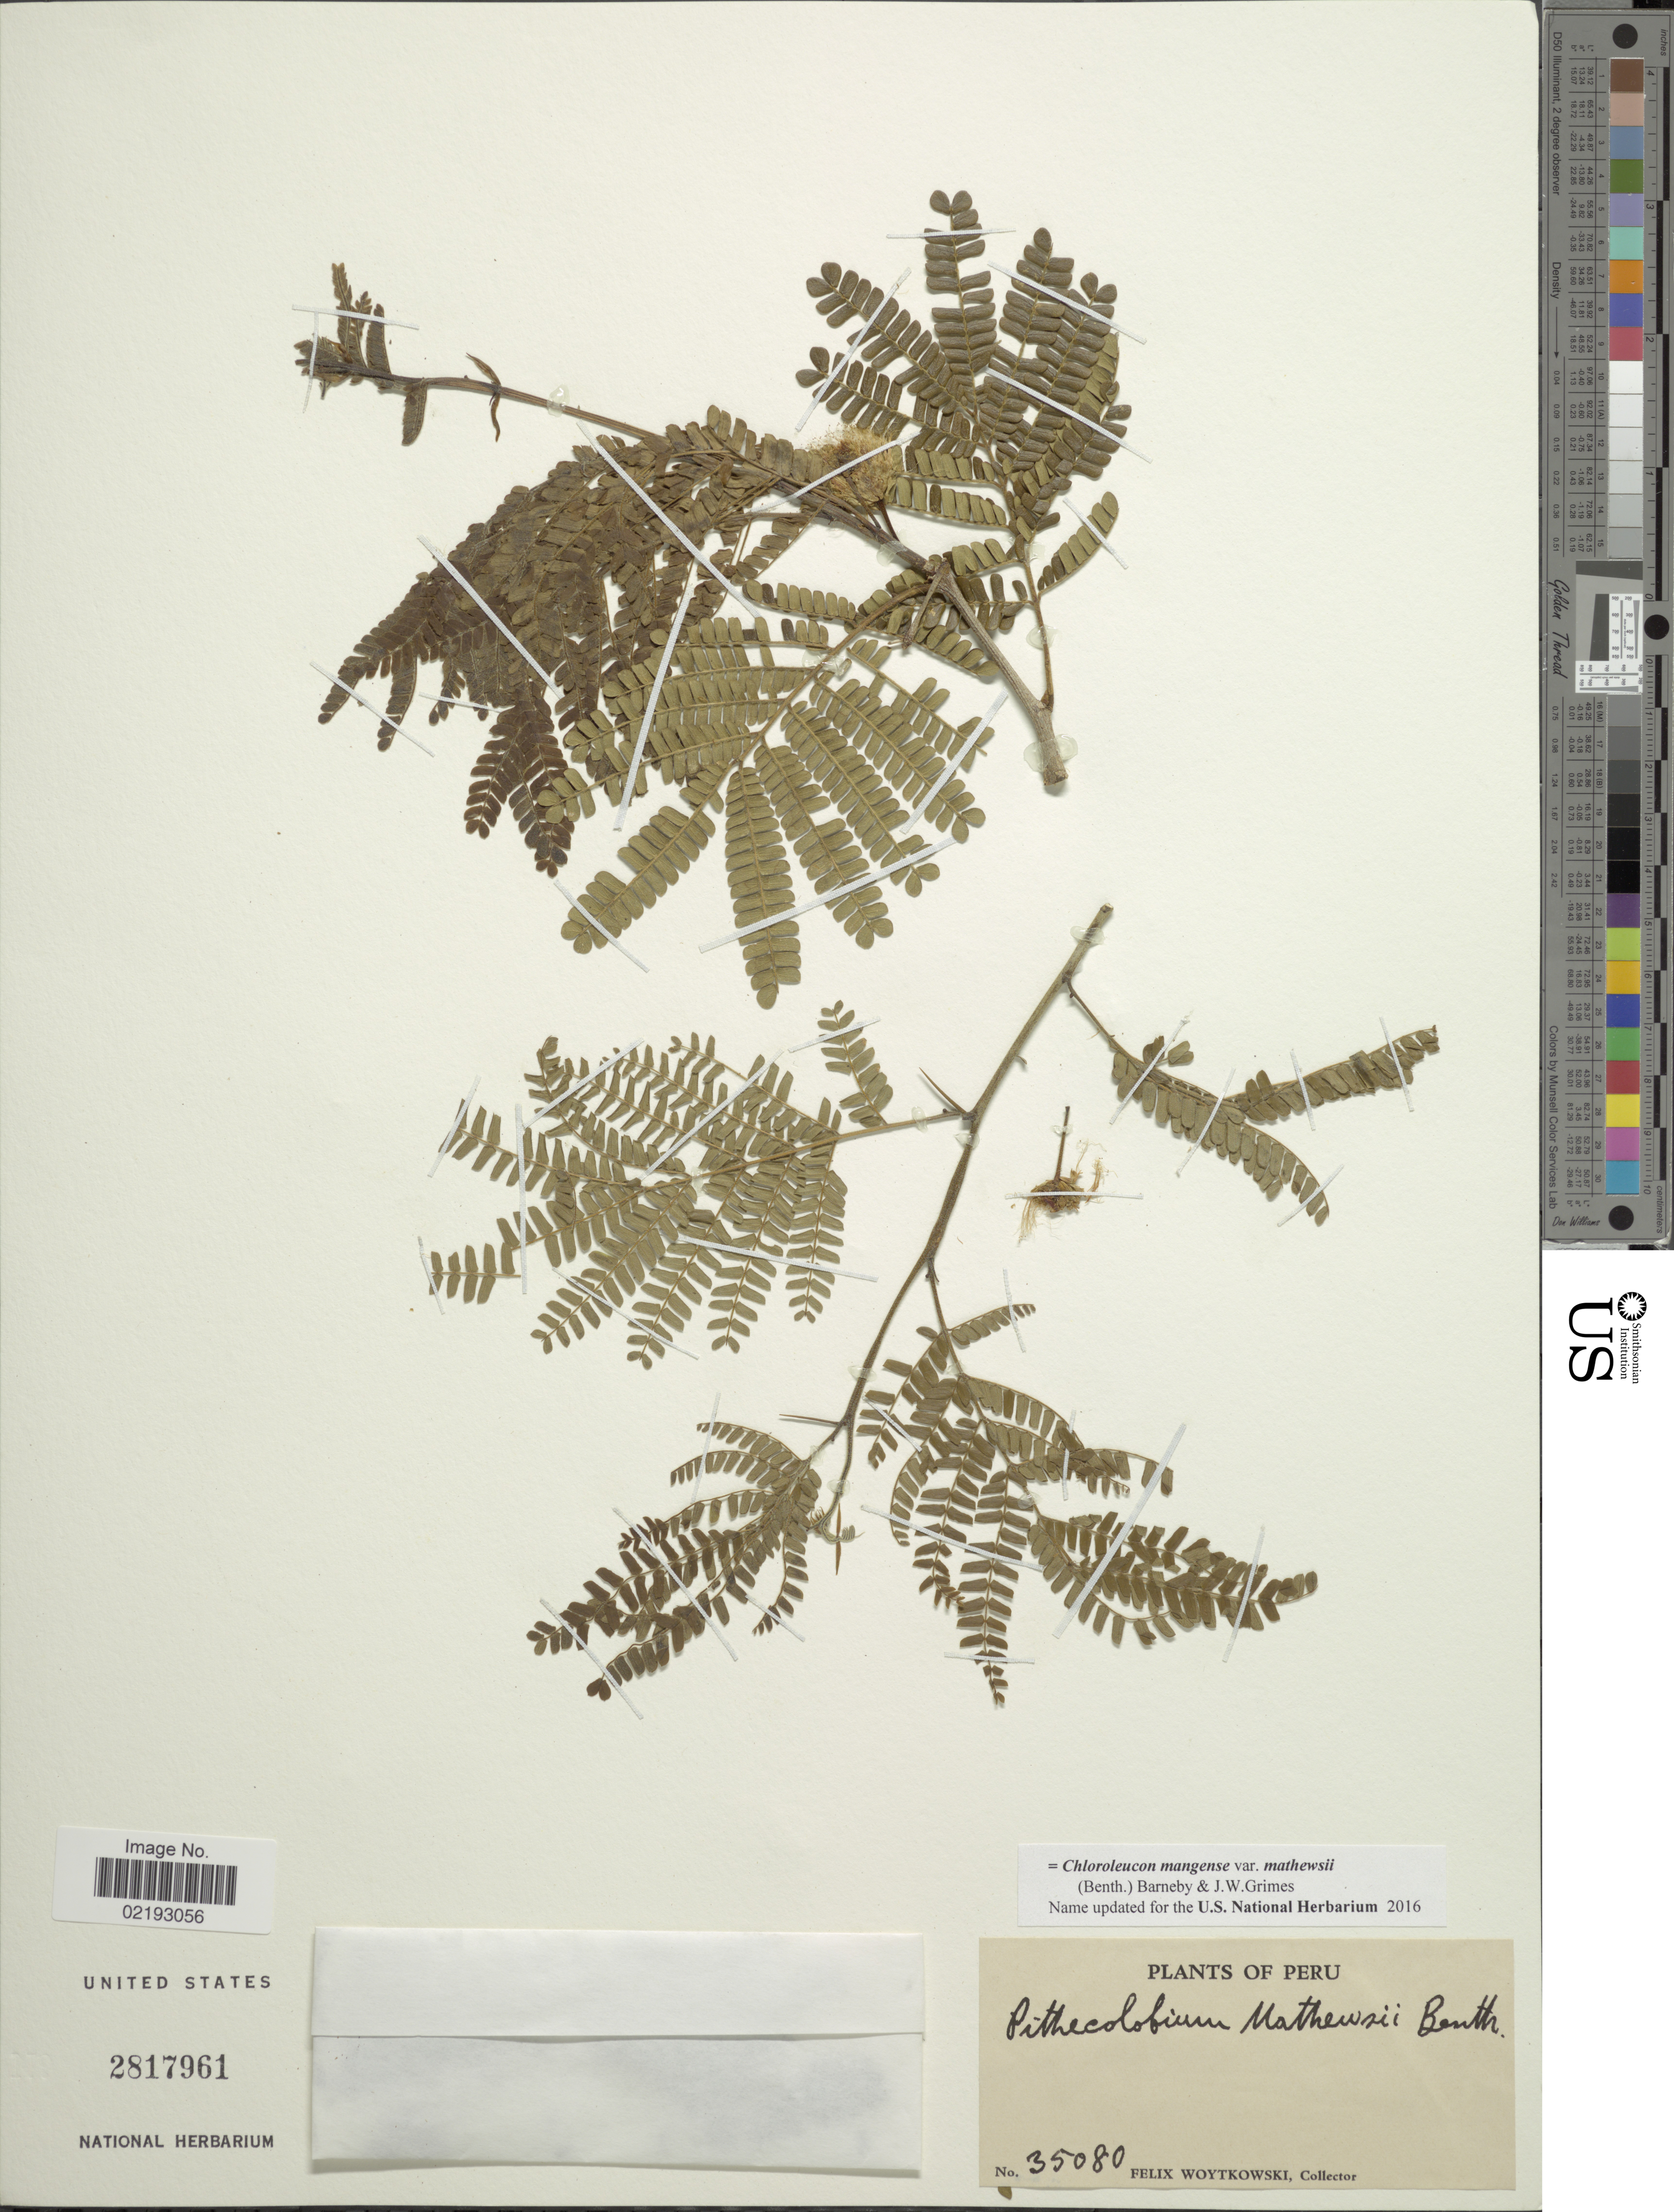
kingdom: Plantae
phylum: Tracheophyta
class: Magnoliopsida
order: Fabales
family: Fabaceae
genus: Chloroleucon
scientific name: Chloroleucon mangense var. mathewsii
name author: (Benth.) Barneby & J.W. Grimes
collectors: F. Woytkowski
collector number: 35080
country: Peru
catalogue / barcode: US 2817961